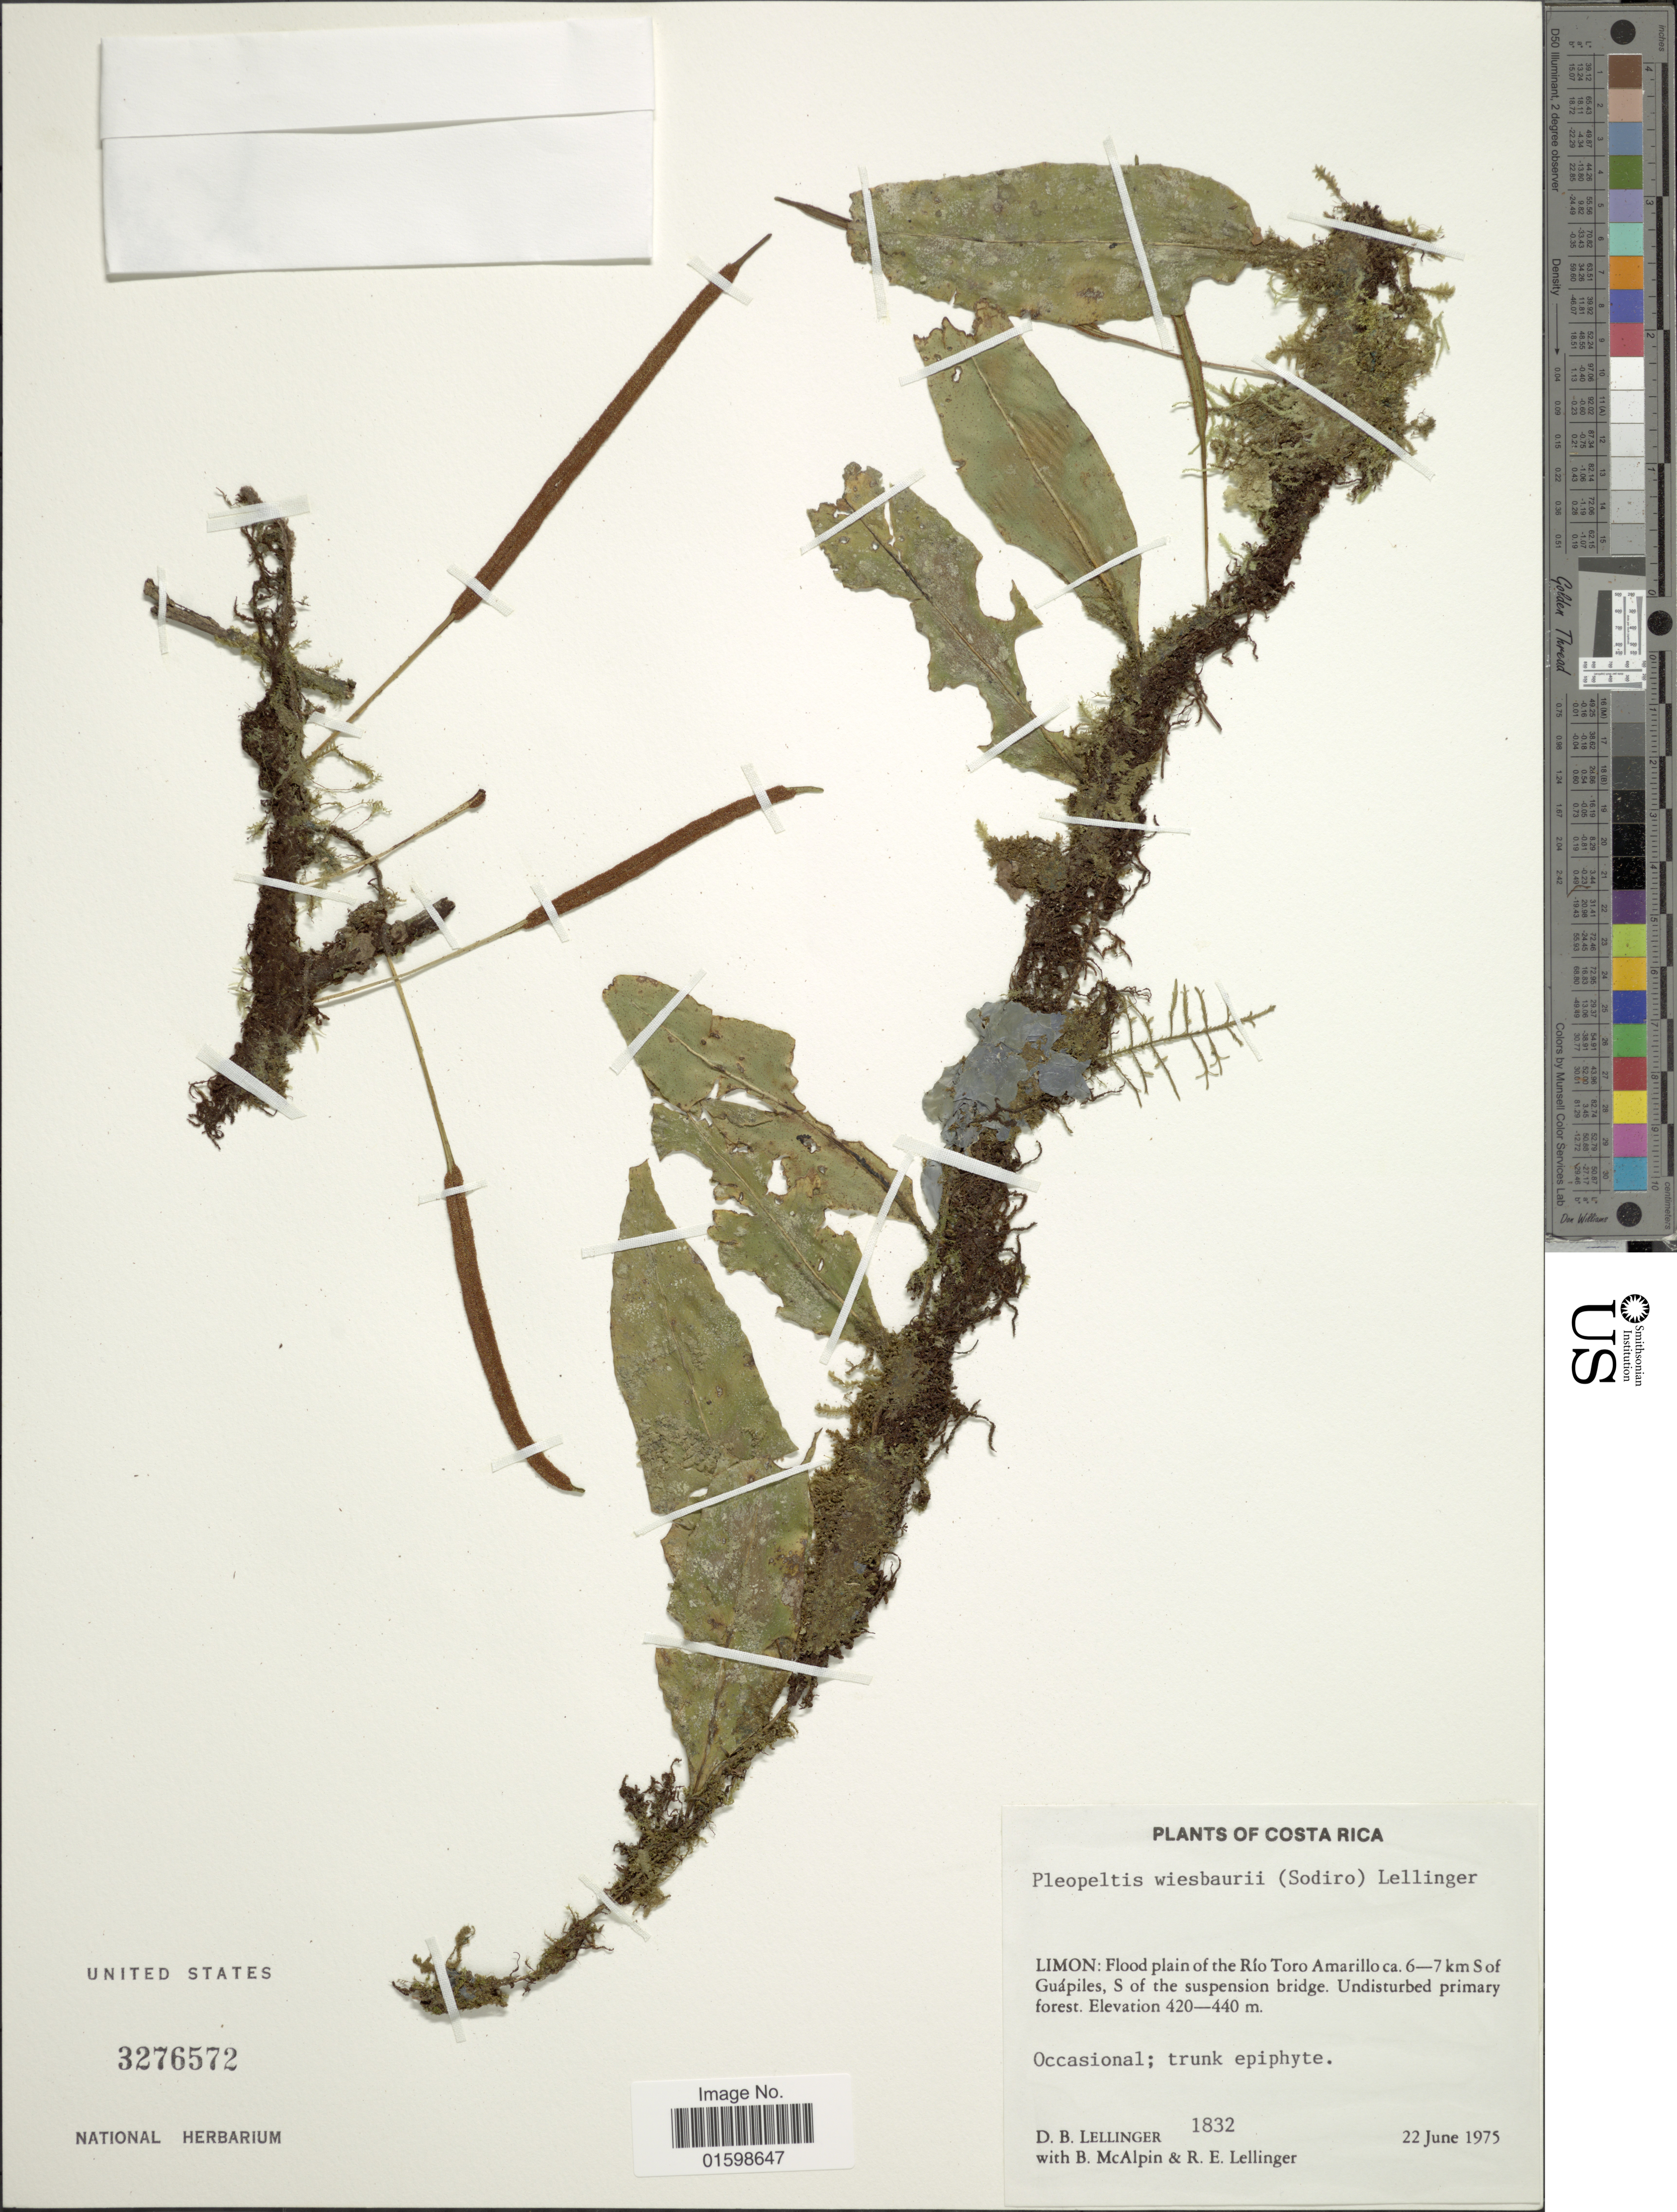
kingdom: Plantae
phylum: Tracheophyta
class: Polypodiopsida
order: Polypodiales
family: Polypodiaceae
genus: Pleopeltis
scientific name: Pleopeltis wiesbaurii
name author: (Sodiro) Lellinger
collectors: D. B. Lellinger, B. McAlpin & R. E. Lellinger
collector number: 1832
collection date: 1975-06-22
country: Costa Rica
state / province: Limón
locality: Flood plain of the Río Toro Amarillo ca. 6-7 kkm S of Guápiles, S of the suspension bridge, undisturbed primary forest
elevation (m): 420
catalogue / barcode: US 3276572